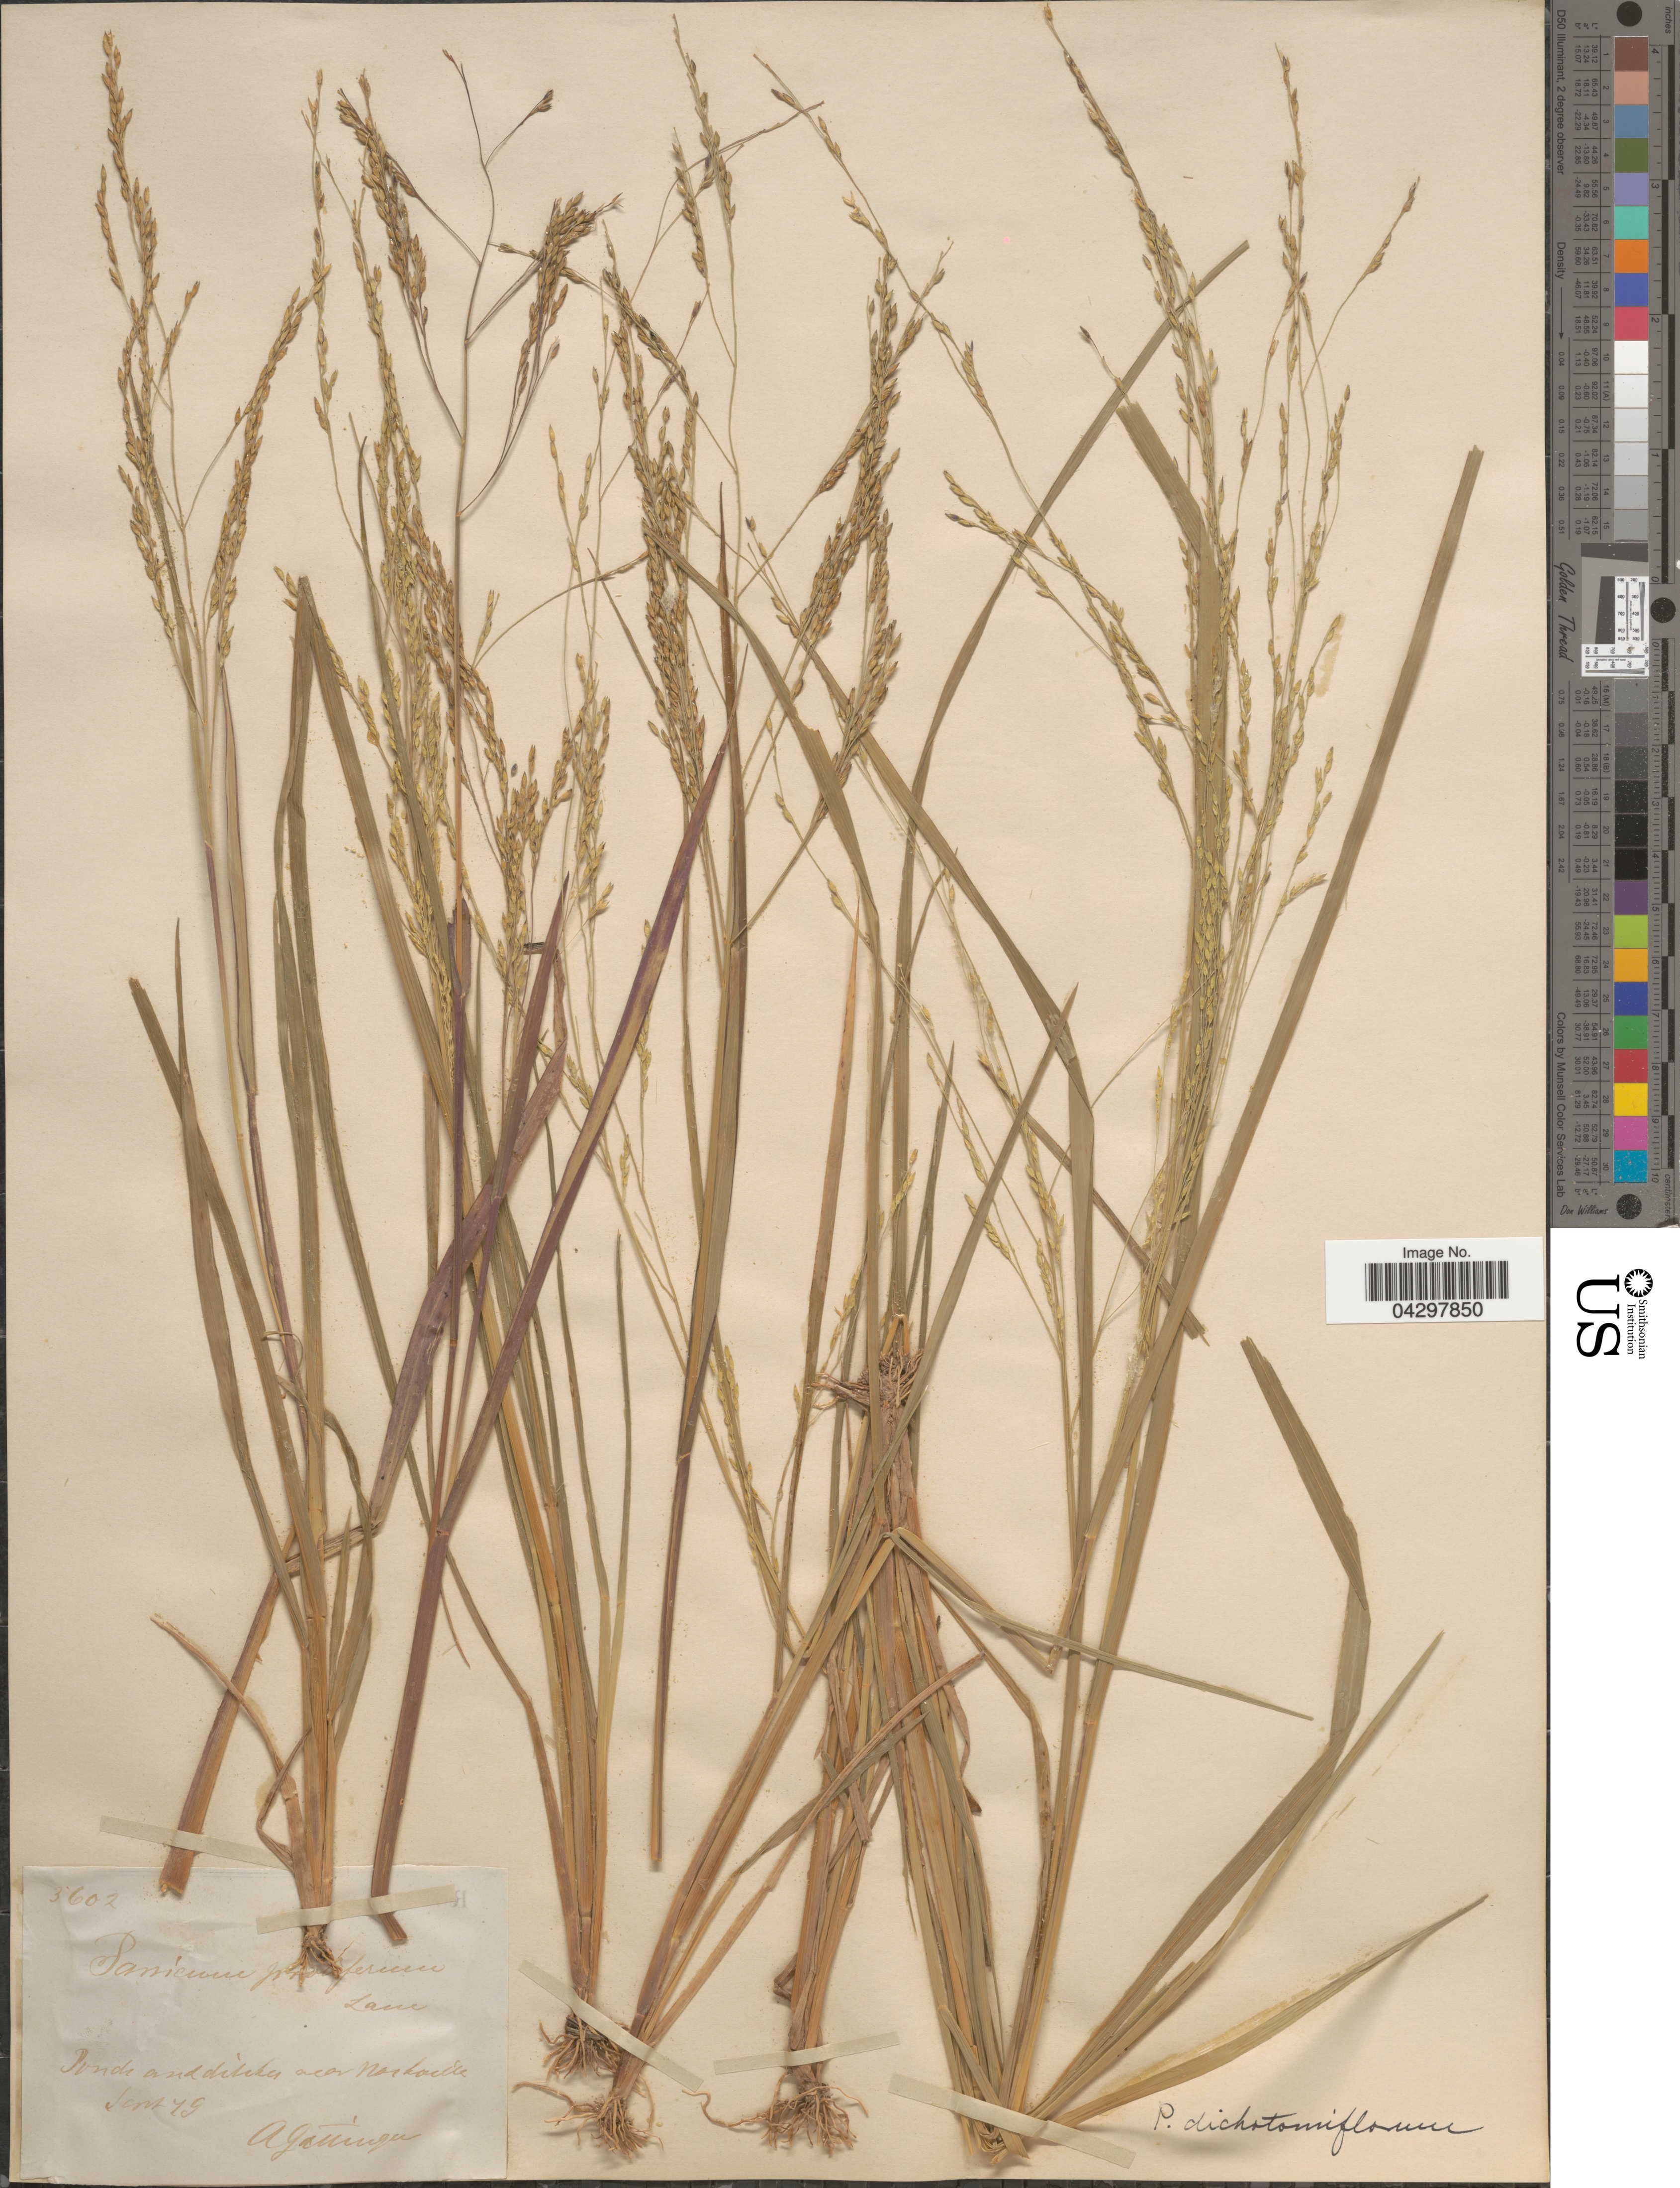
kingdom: Plantae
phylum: Tracheophyta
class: Liliopsida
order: Poales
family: Poaceae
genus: Panicum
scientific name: Panicum dichotomiflorum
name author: Michx.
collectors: A. Gattinger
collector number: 3602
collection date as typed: Transcribed d/m/y: /9/79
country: United States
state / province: Tennessee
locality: Ponds and ditches near Nashville.